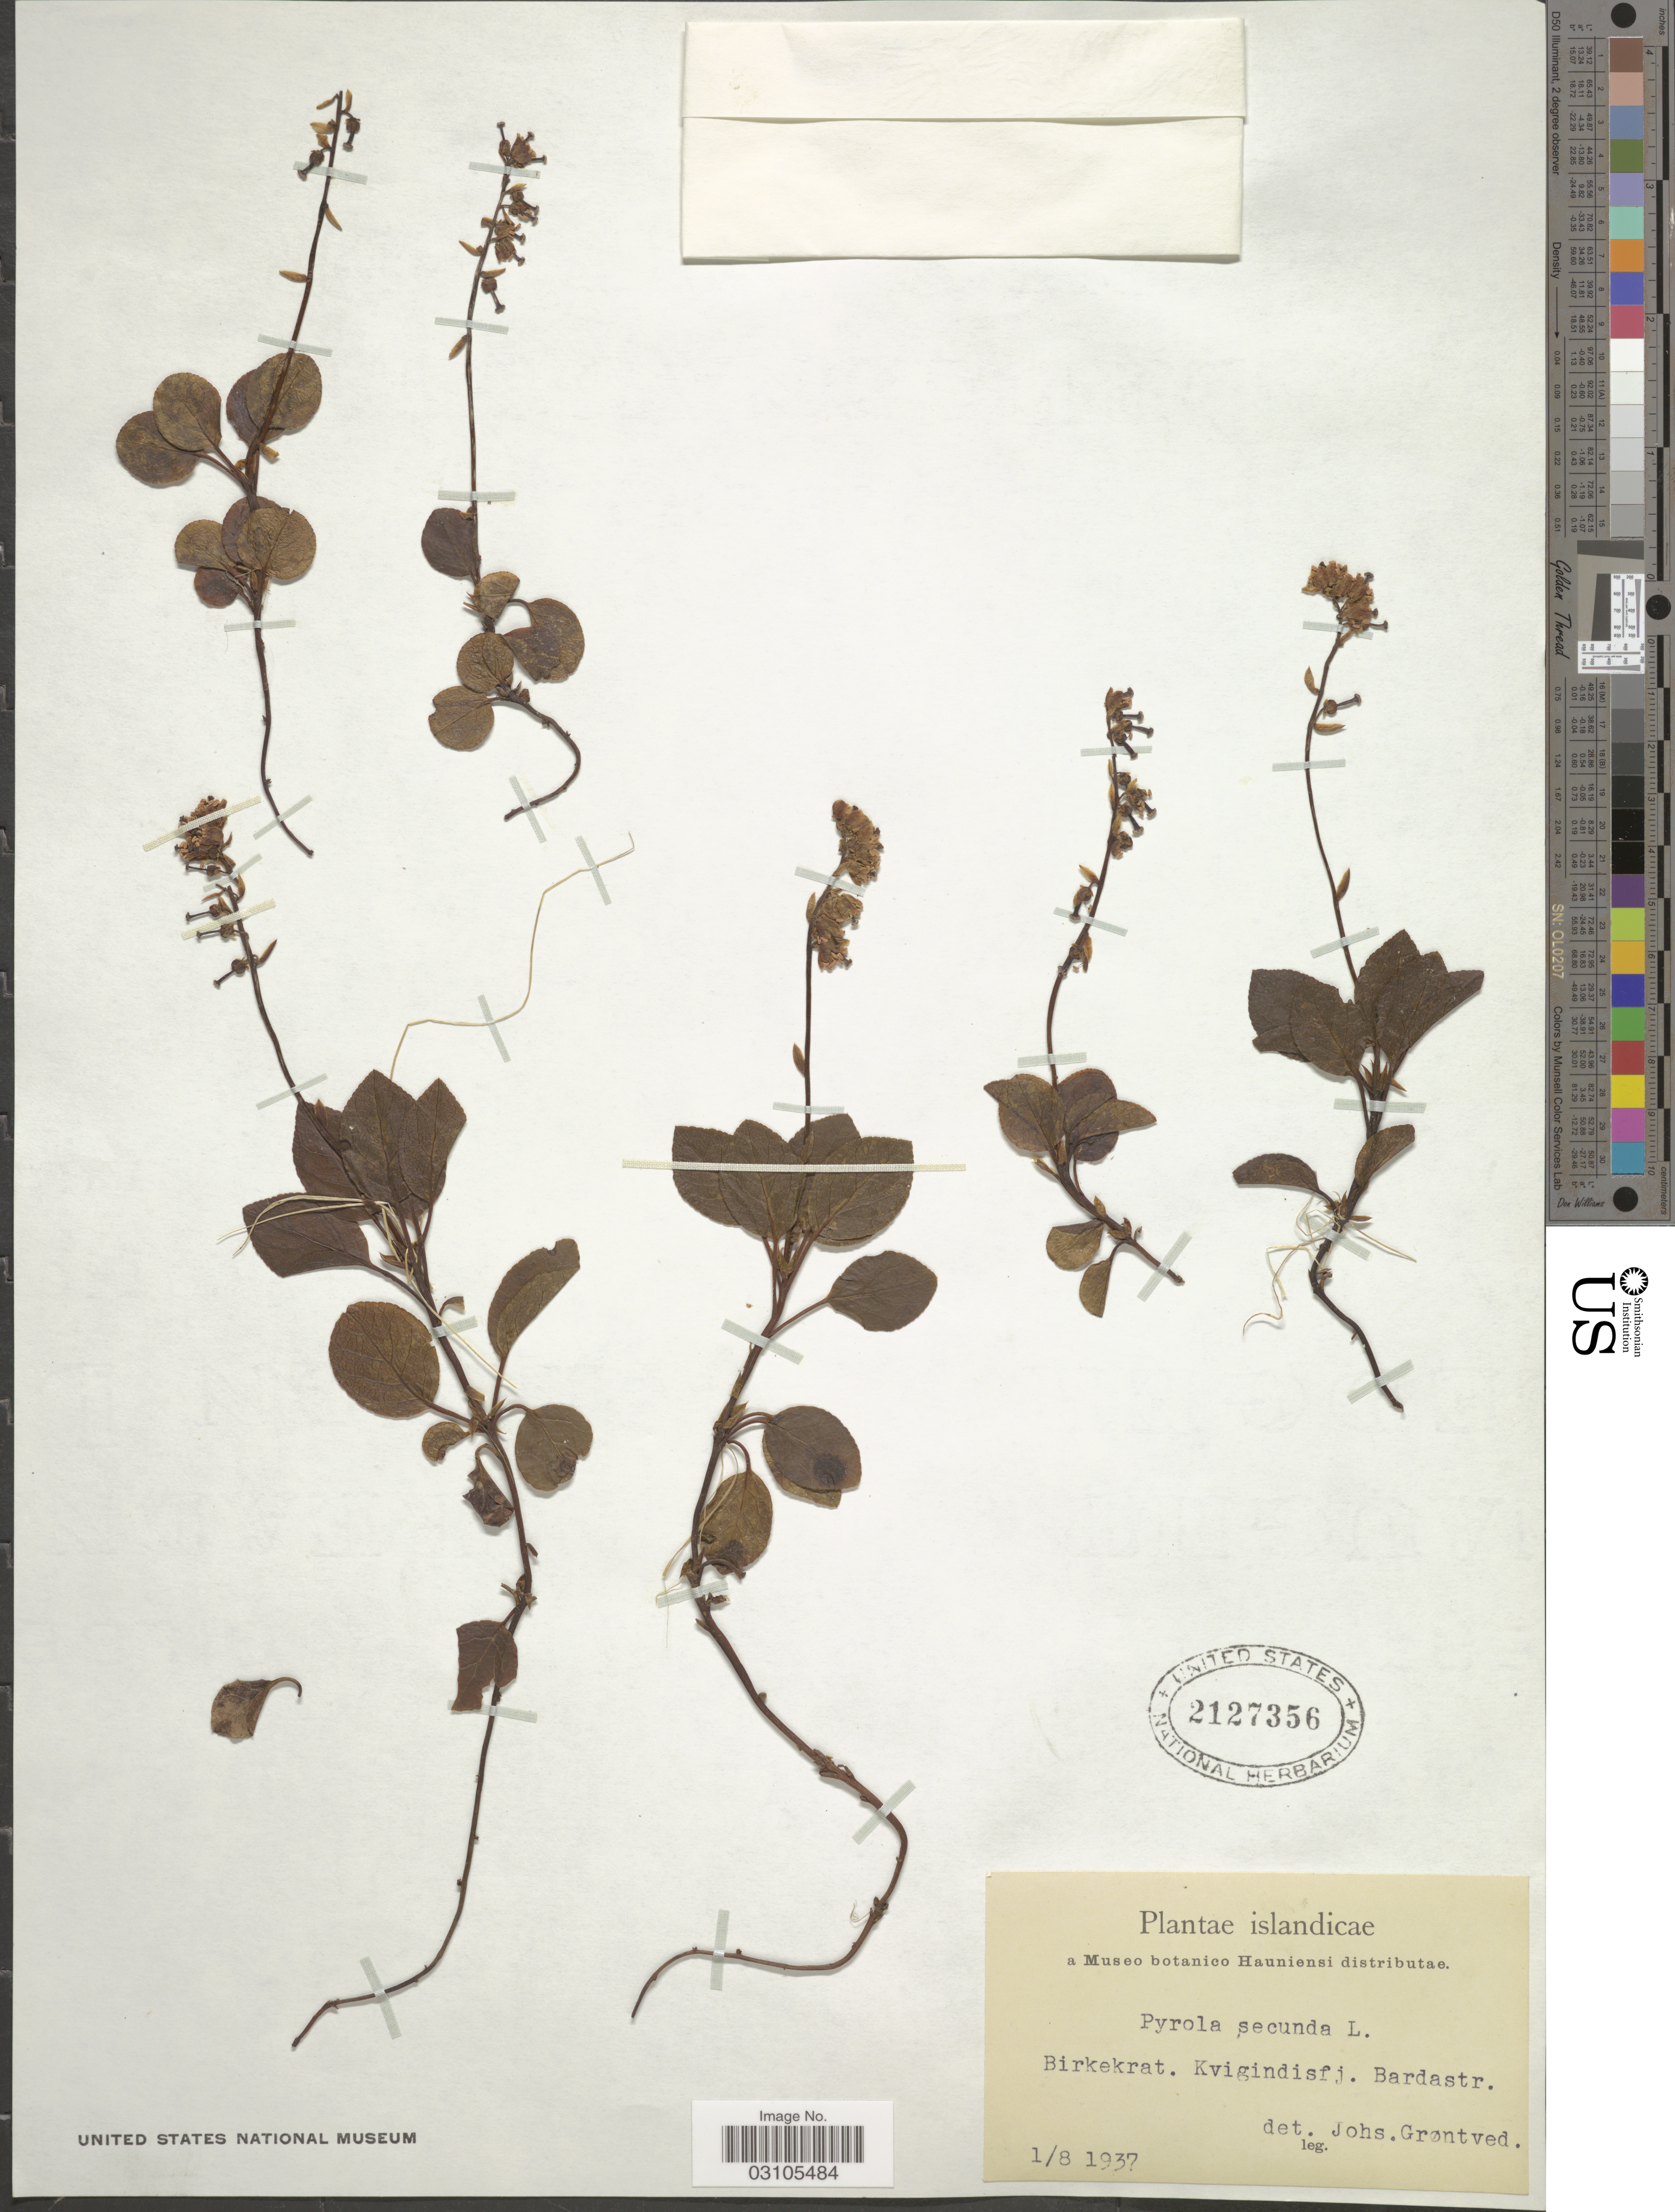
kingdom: Plantae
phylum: Tracheophyta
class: Magnoliopsida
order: Ericales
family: Ericaceae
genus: Orthilia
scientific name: Orthilia secunda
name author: (L.) House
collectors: J. Grøntved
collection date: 1937-08-01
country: Iceland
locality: Birkekrat, Kvigindisfj. Bardastr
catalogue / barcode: US 2127356